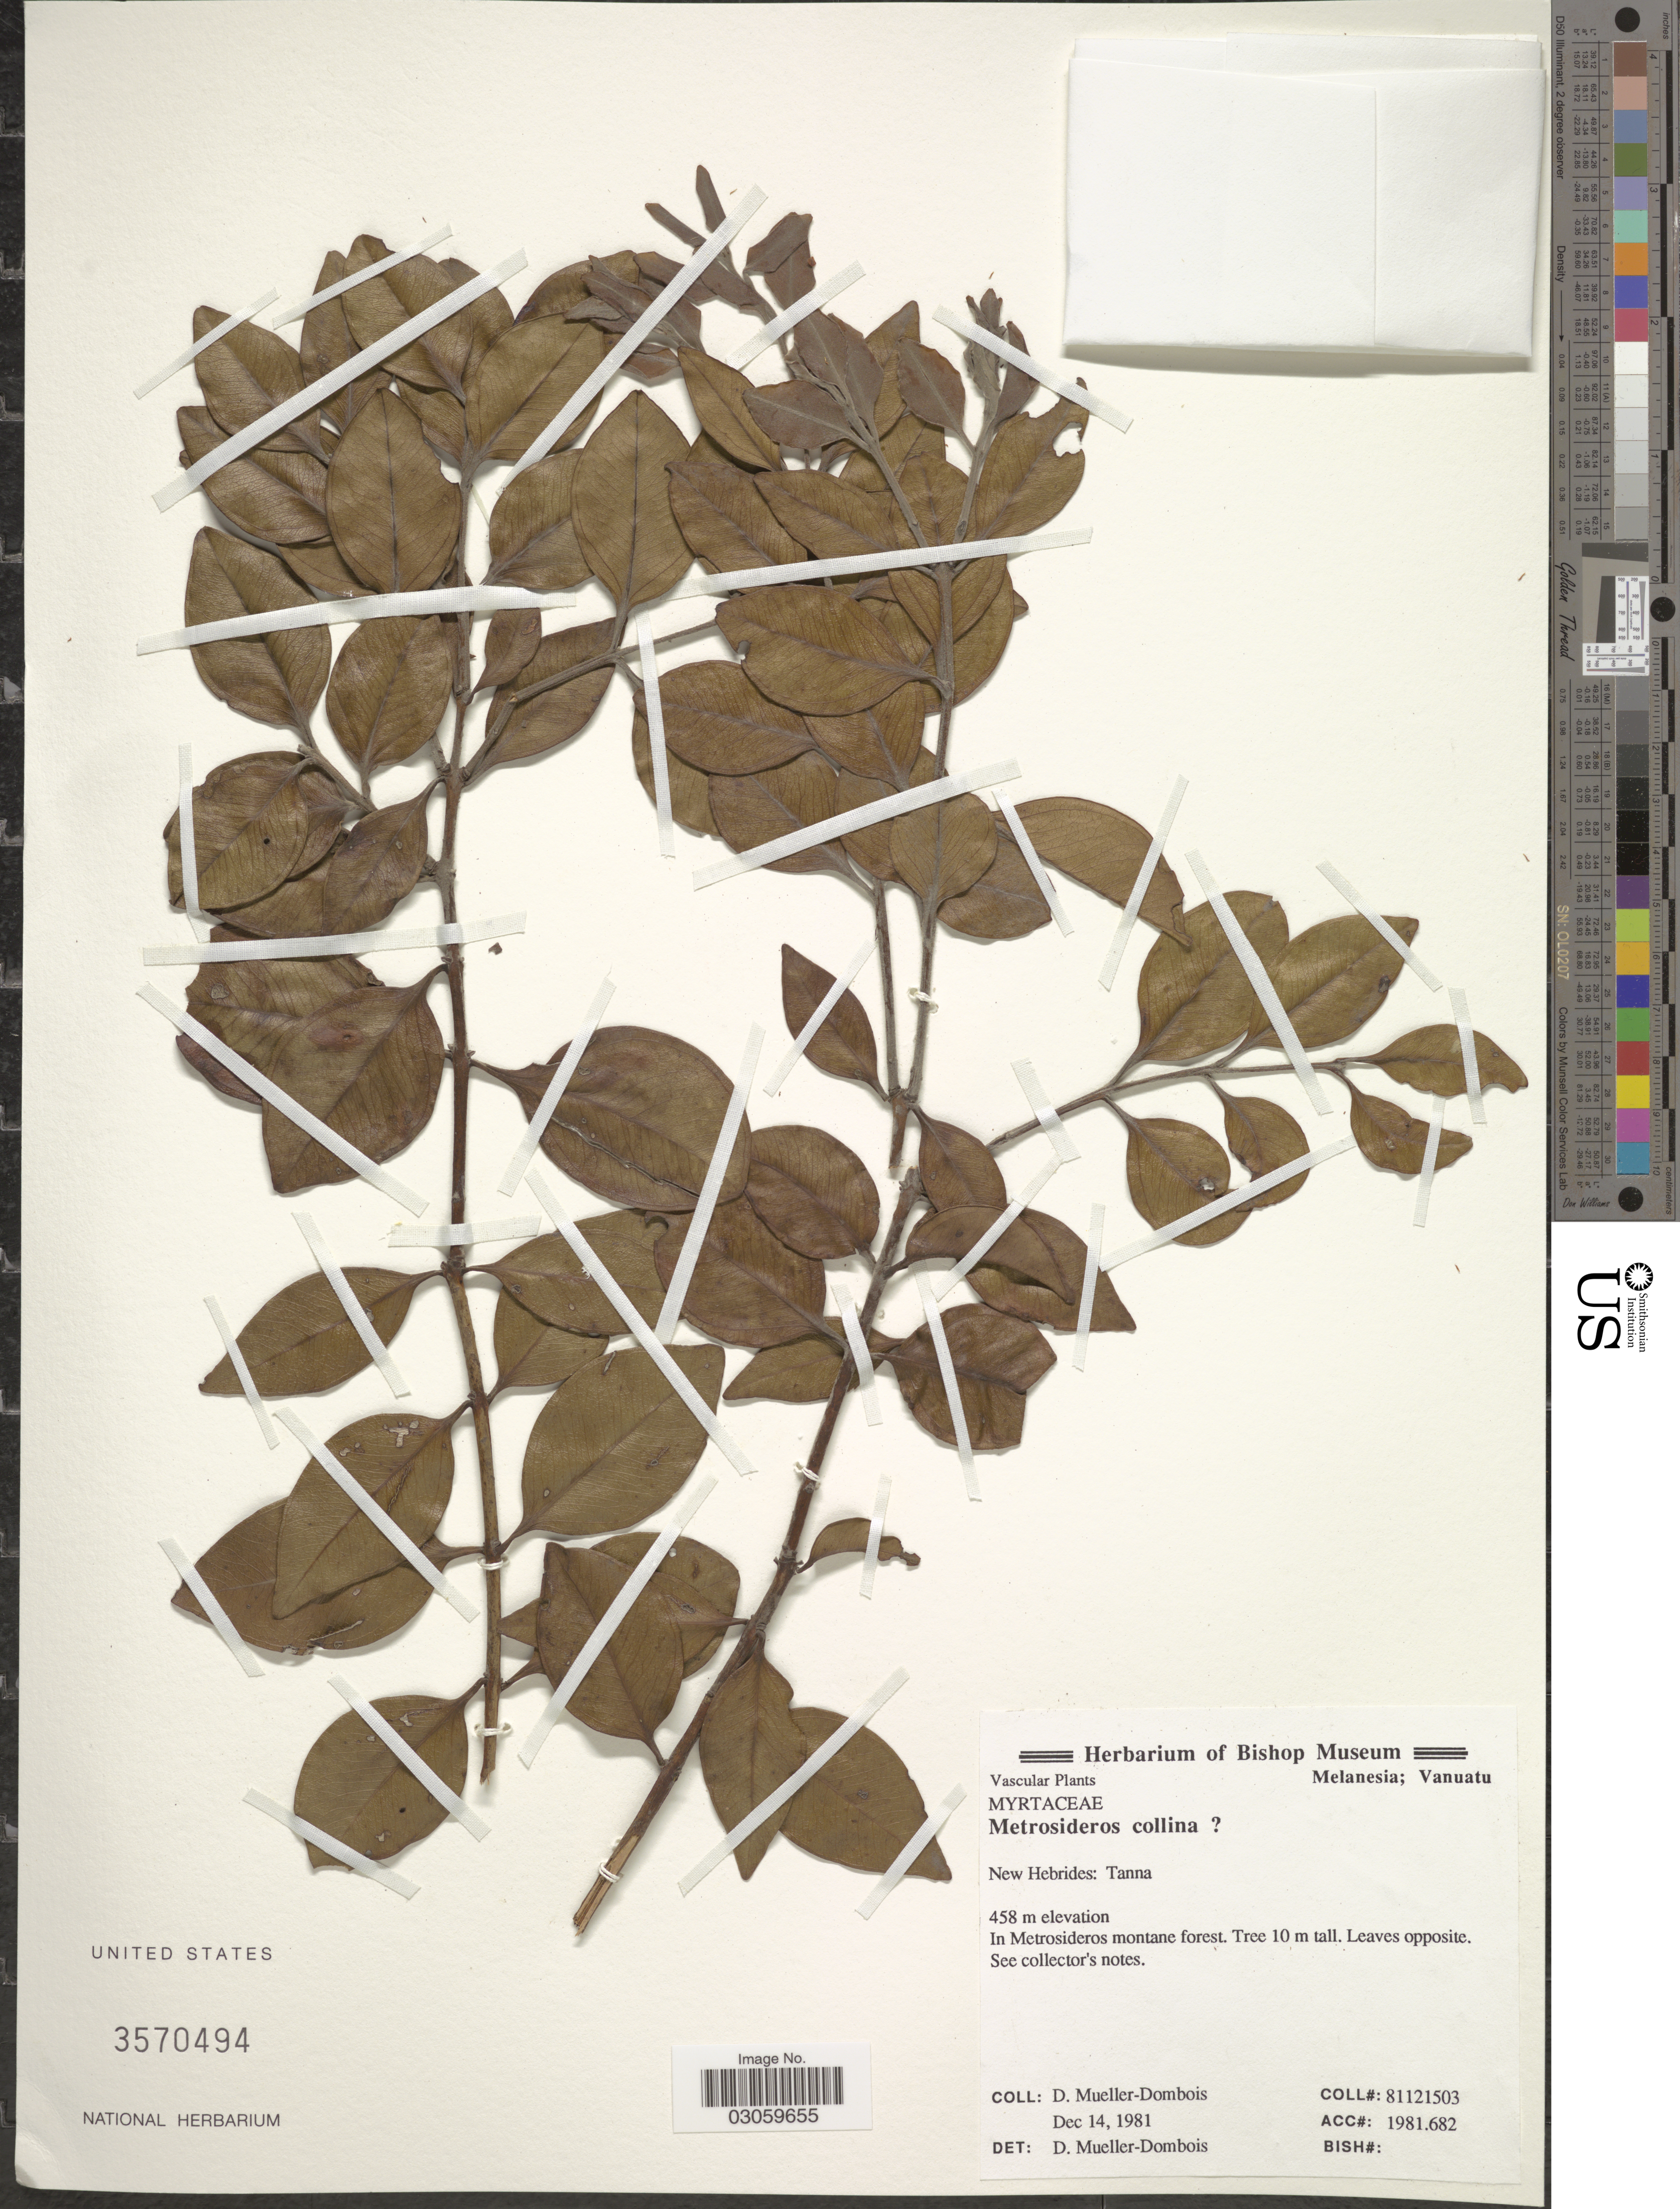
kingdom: Plantae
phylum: Tracheophyta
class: Magnoliopsida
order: Myrtales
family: Myrtaceae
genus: Metrosideros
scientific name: Metrosideros collina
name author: (J.R. Forst. & G. Forst.) A. Gray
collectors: D. Mueller-Dombois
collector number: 81121503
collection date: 1981-12-14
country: Vanuatu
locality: Melanesia; Vanuatu. New Hebrides: Tanna. In Metrosideros montane forest.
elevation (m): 458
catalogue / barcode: US 3570494